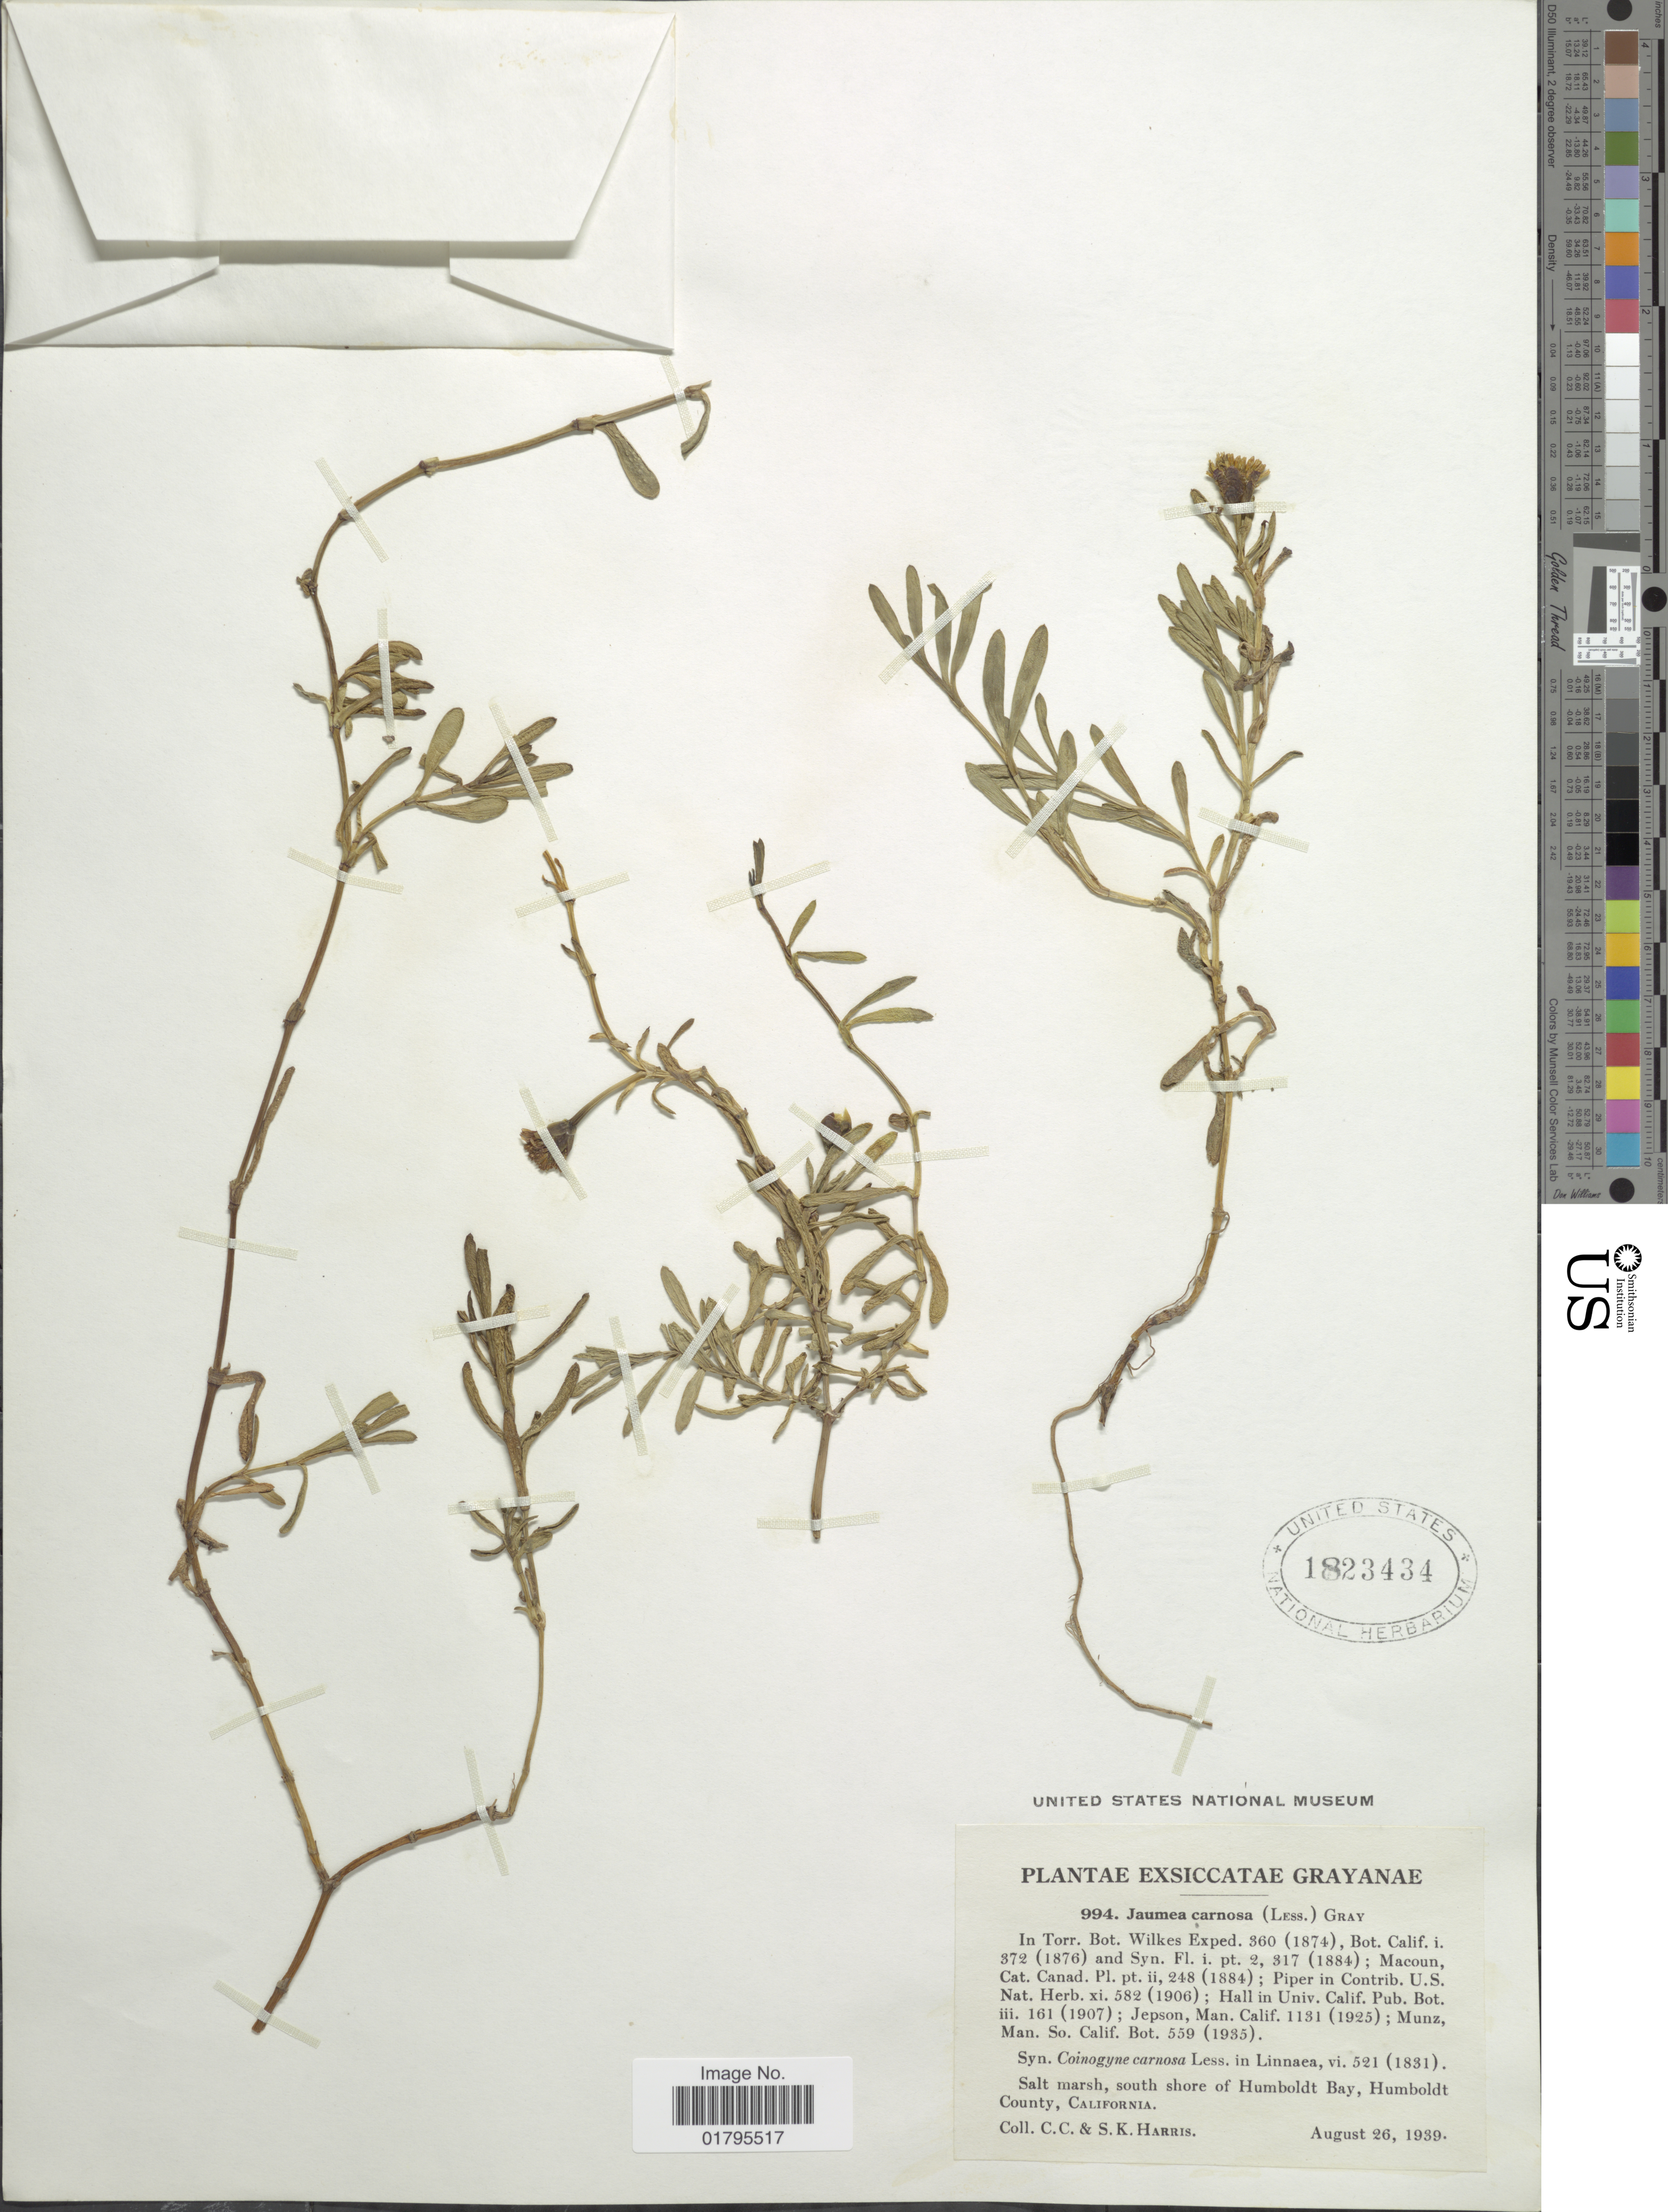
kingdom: Plantae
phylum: Tracheophyta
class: Magnoliopsida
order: Asterales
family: Asteraceae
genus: Jaumea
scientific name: Jaumea carnosa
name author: (Less.) A. Gray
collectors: C. C. Harris & S. K. Harris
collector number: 994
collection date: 1939-08-26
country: United States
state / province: California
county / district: Humboldt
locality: Salt Marsh, south shore of Humboldt Bay, Humboldt County, California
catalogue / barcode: US 1823434